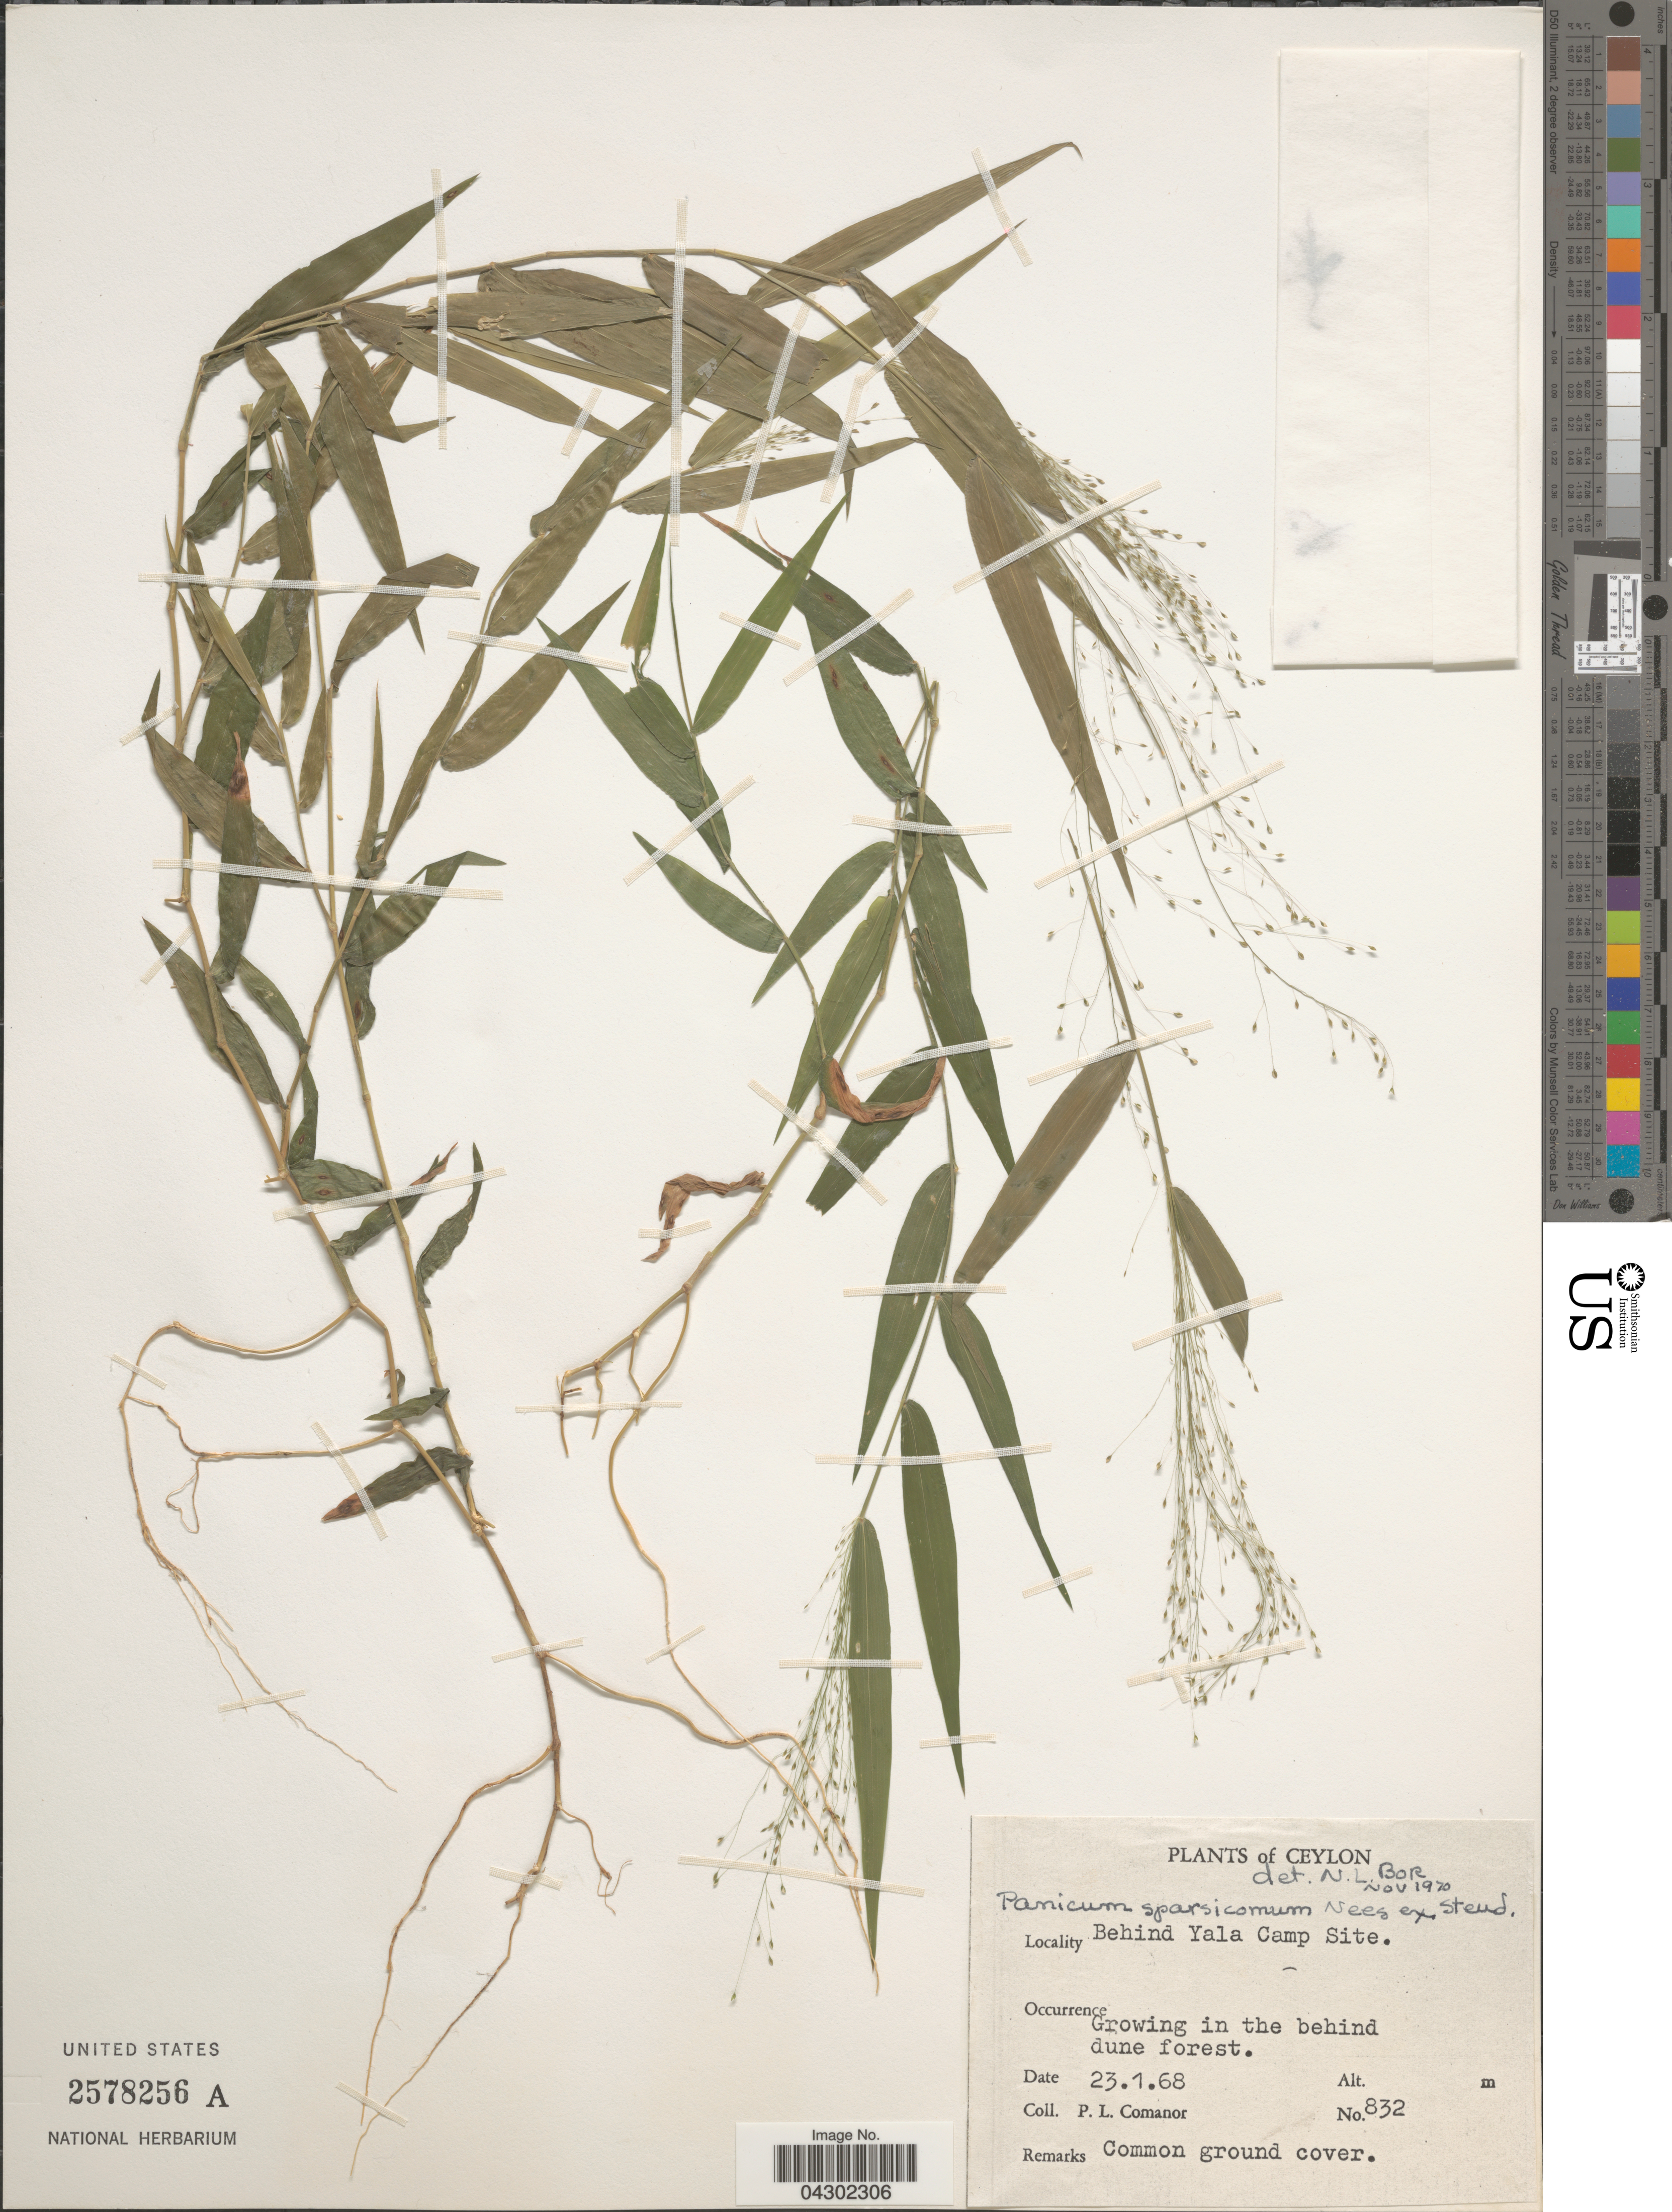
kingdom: Plantae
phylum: Tracheophyta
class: Liliopsida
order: Poales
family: Poaceae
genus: Panicum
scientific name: Panicum sparsicomum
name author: Nees ex Steud.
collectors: P. Comanor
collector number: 832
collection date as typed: Transcribed d/m/y: 23/1/68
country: Sri Lanka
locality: Ceylon. Behind Yala Camp Site.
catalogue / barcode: US 2578256A